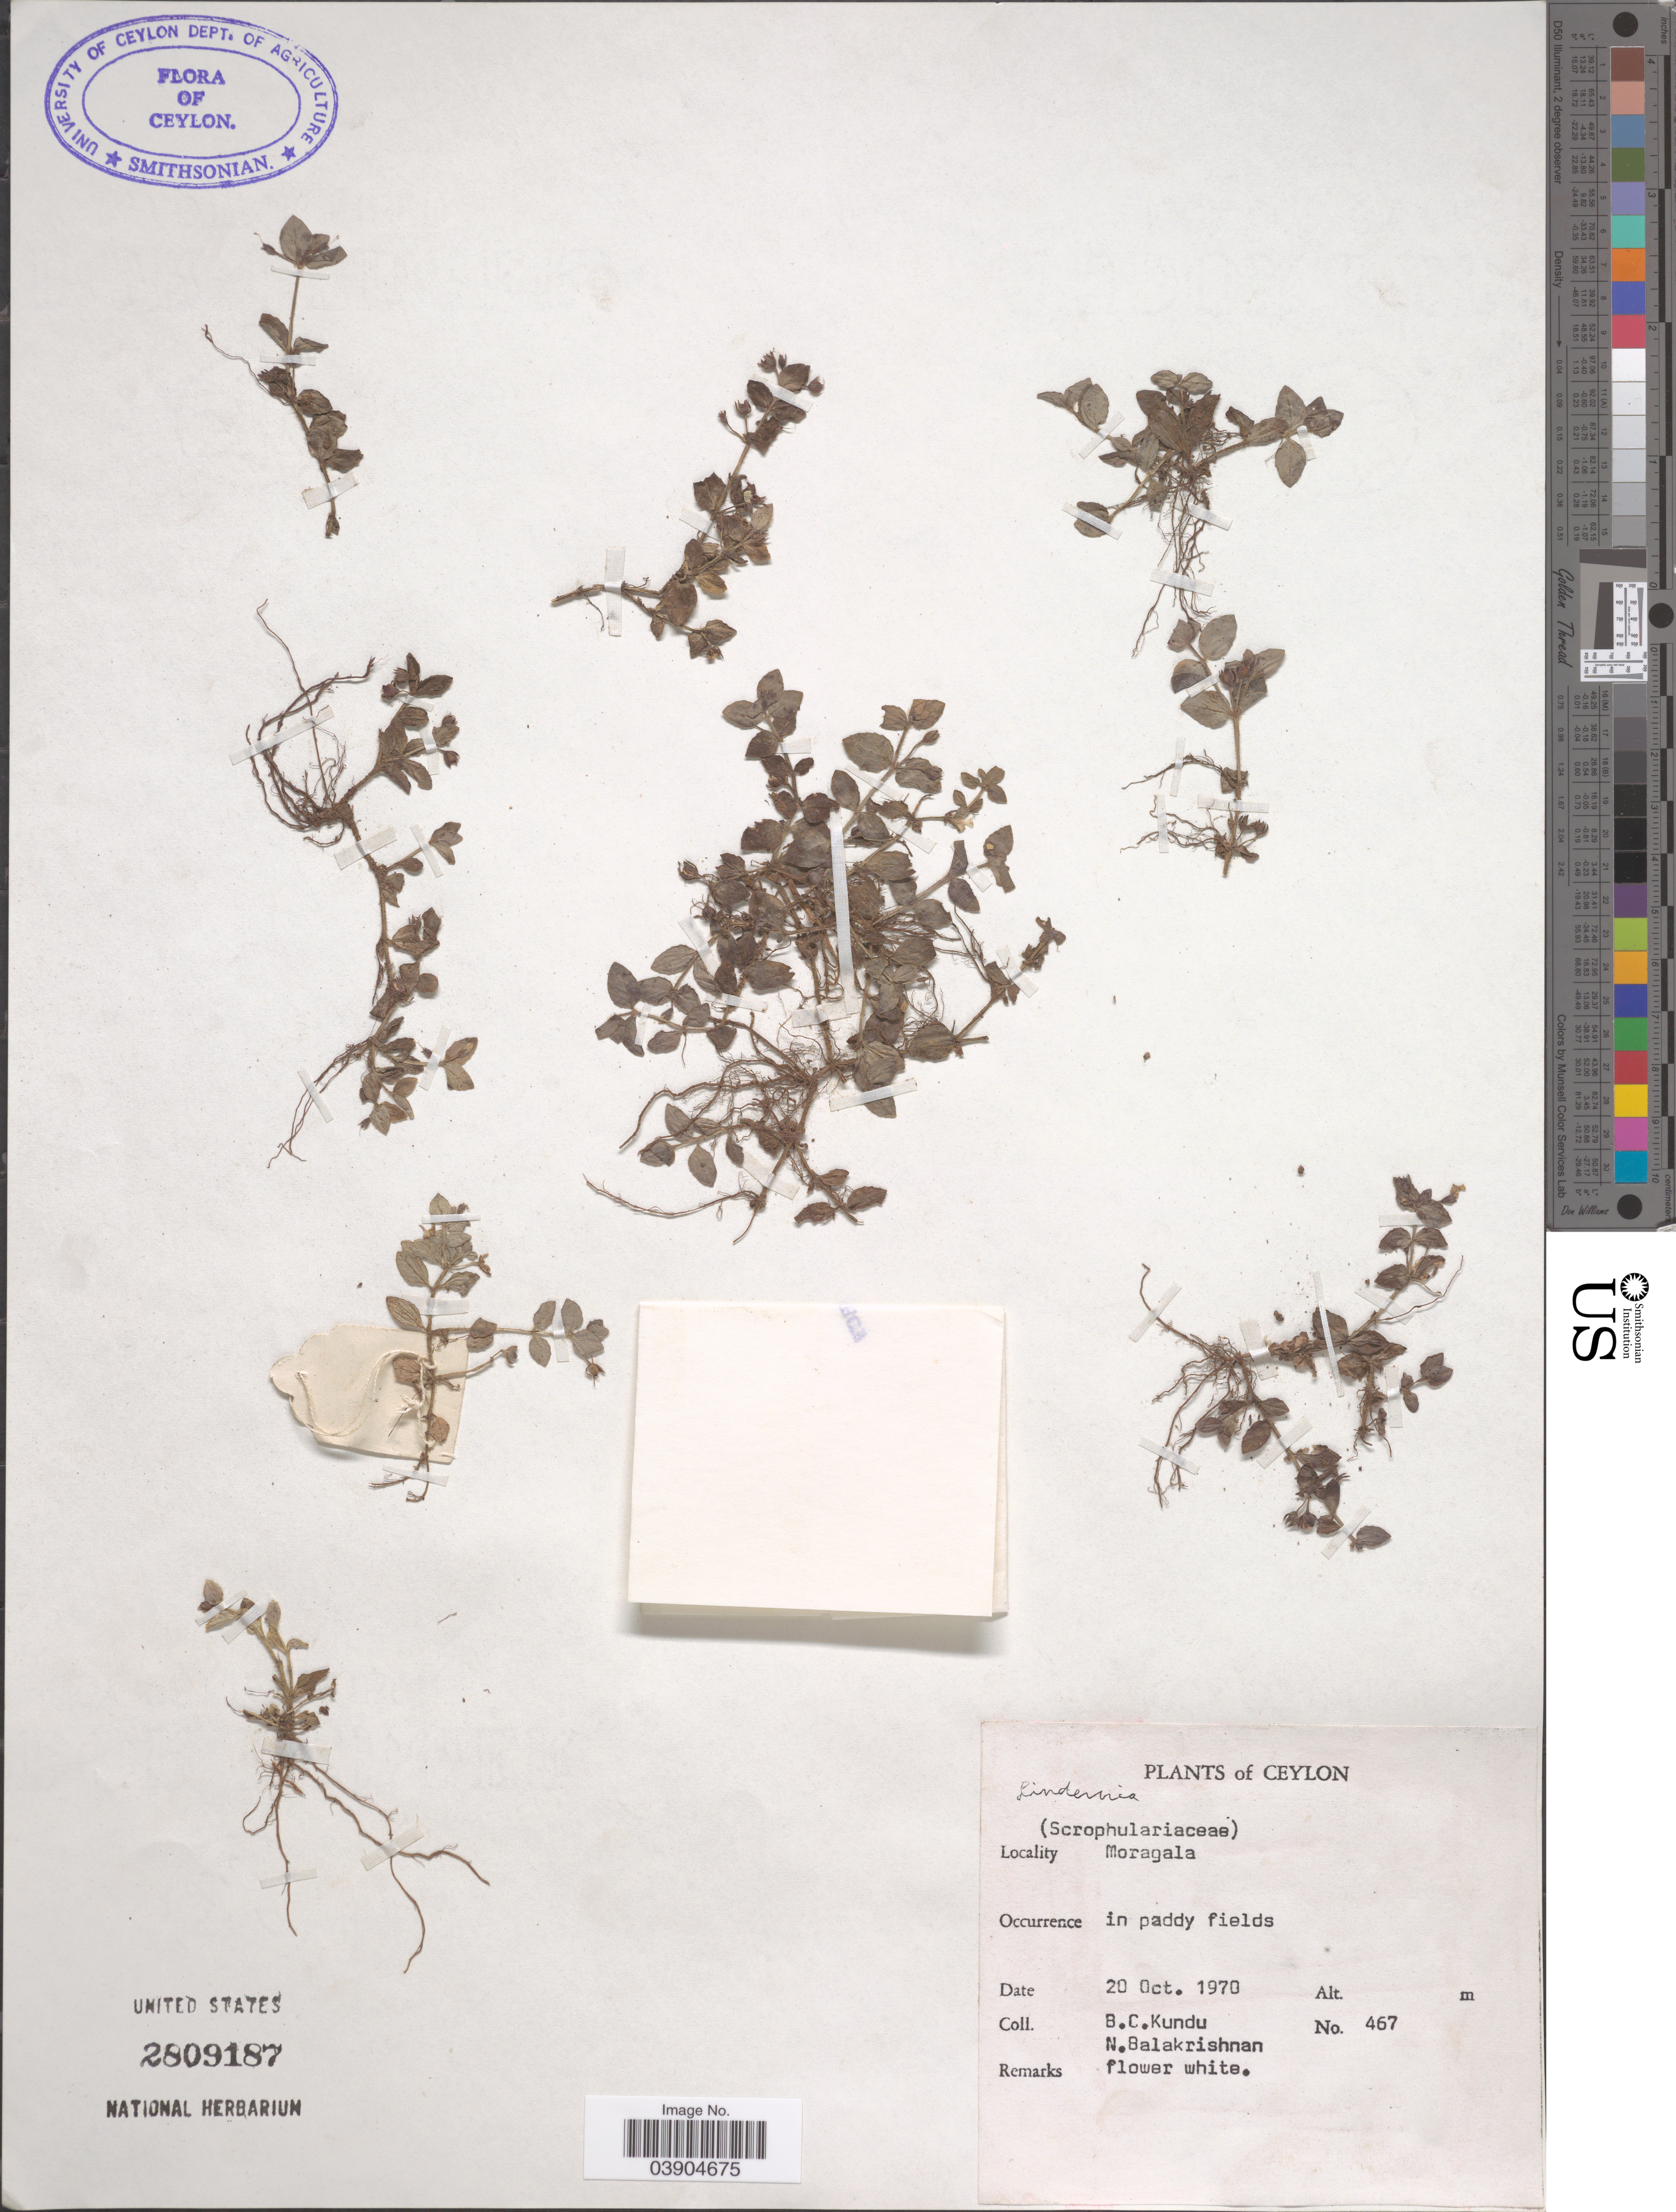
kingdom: Plantae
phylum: Tracheophyta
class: Magnoliopsida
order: Lamiales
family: Linderniaceae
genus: Lindernia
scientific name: Lindernia sp.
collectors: B. C. Kundu & N. Balakrishnan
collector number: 467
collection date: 1970-10-20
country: Sri Lanka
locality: Ceylon. Moragala.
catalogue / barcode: US 2809187